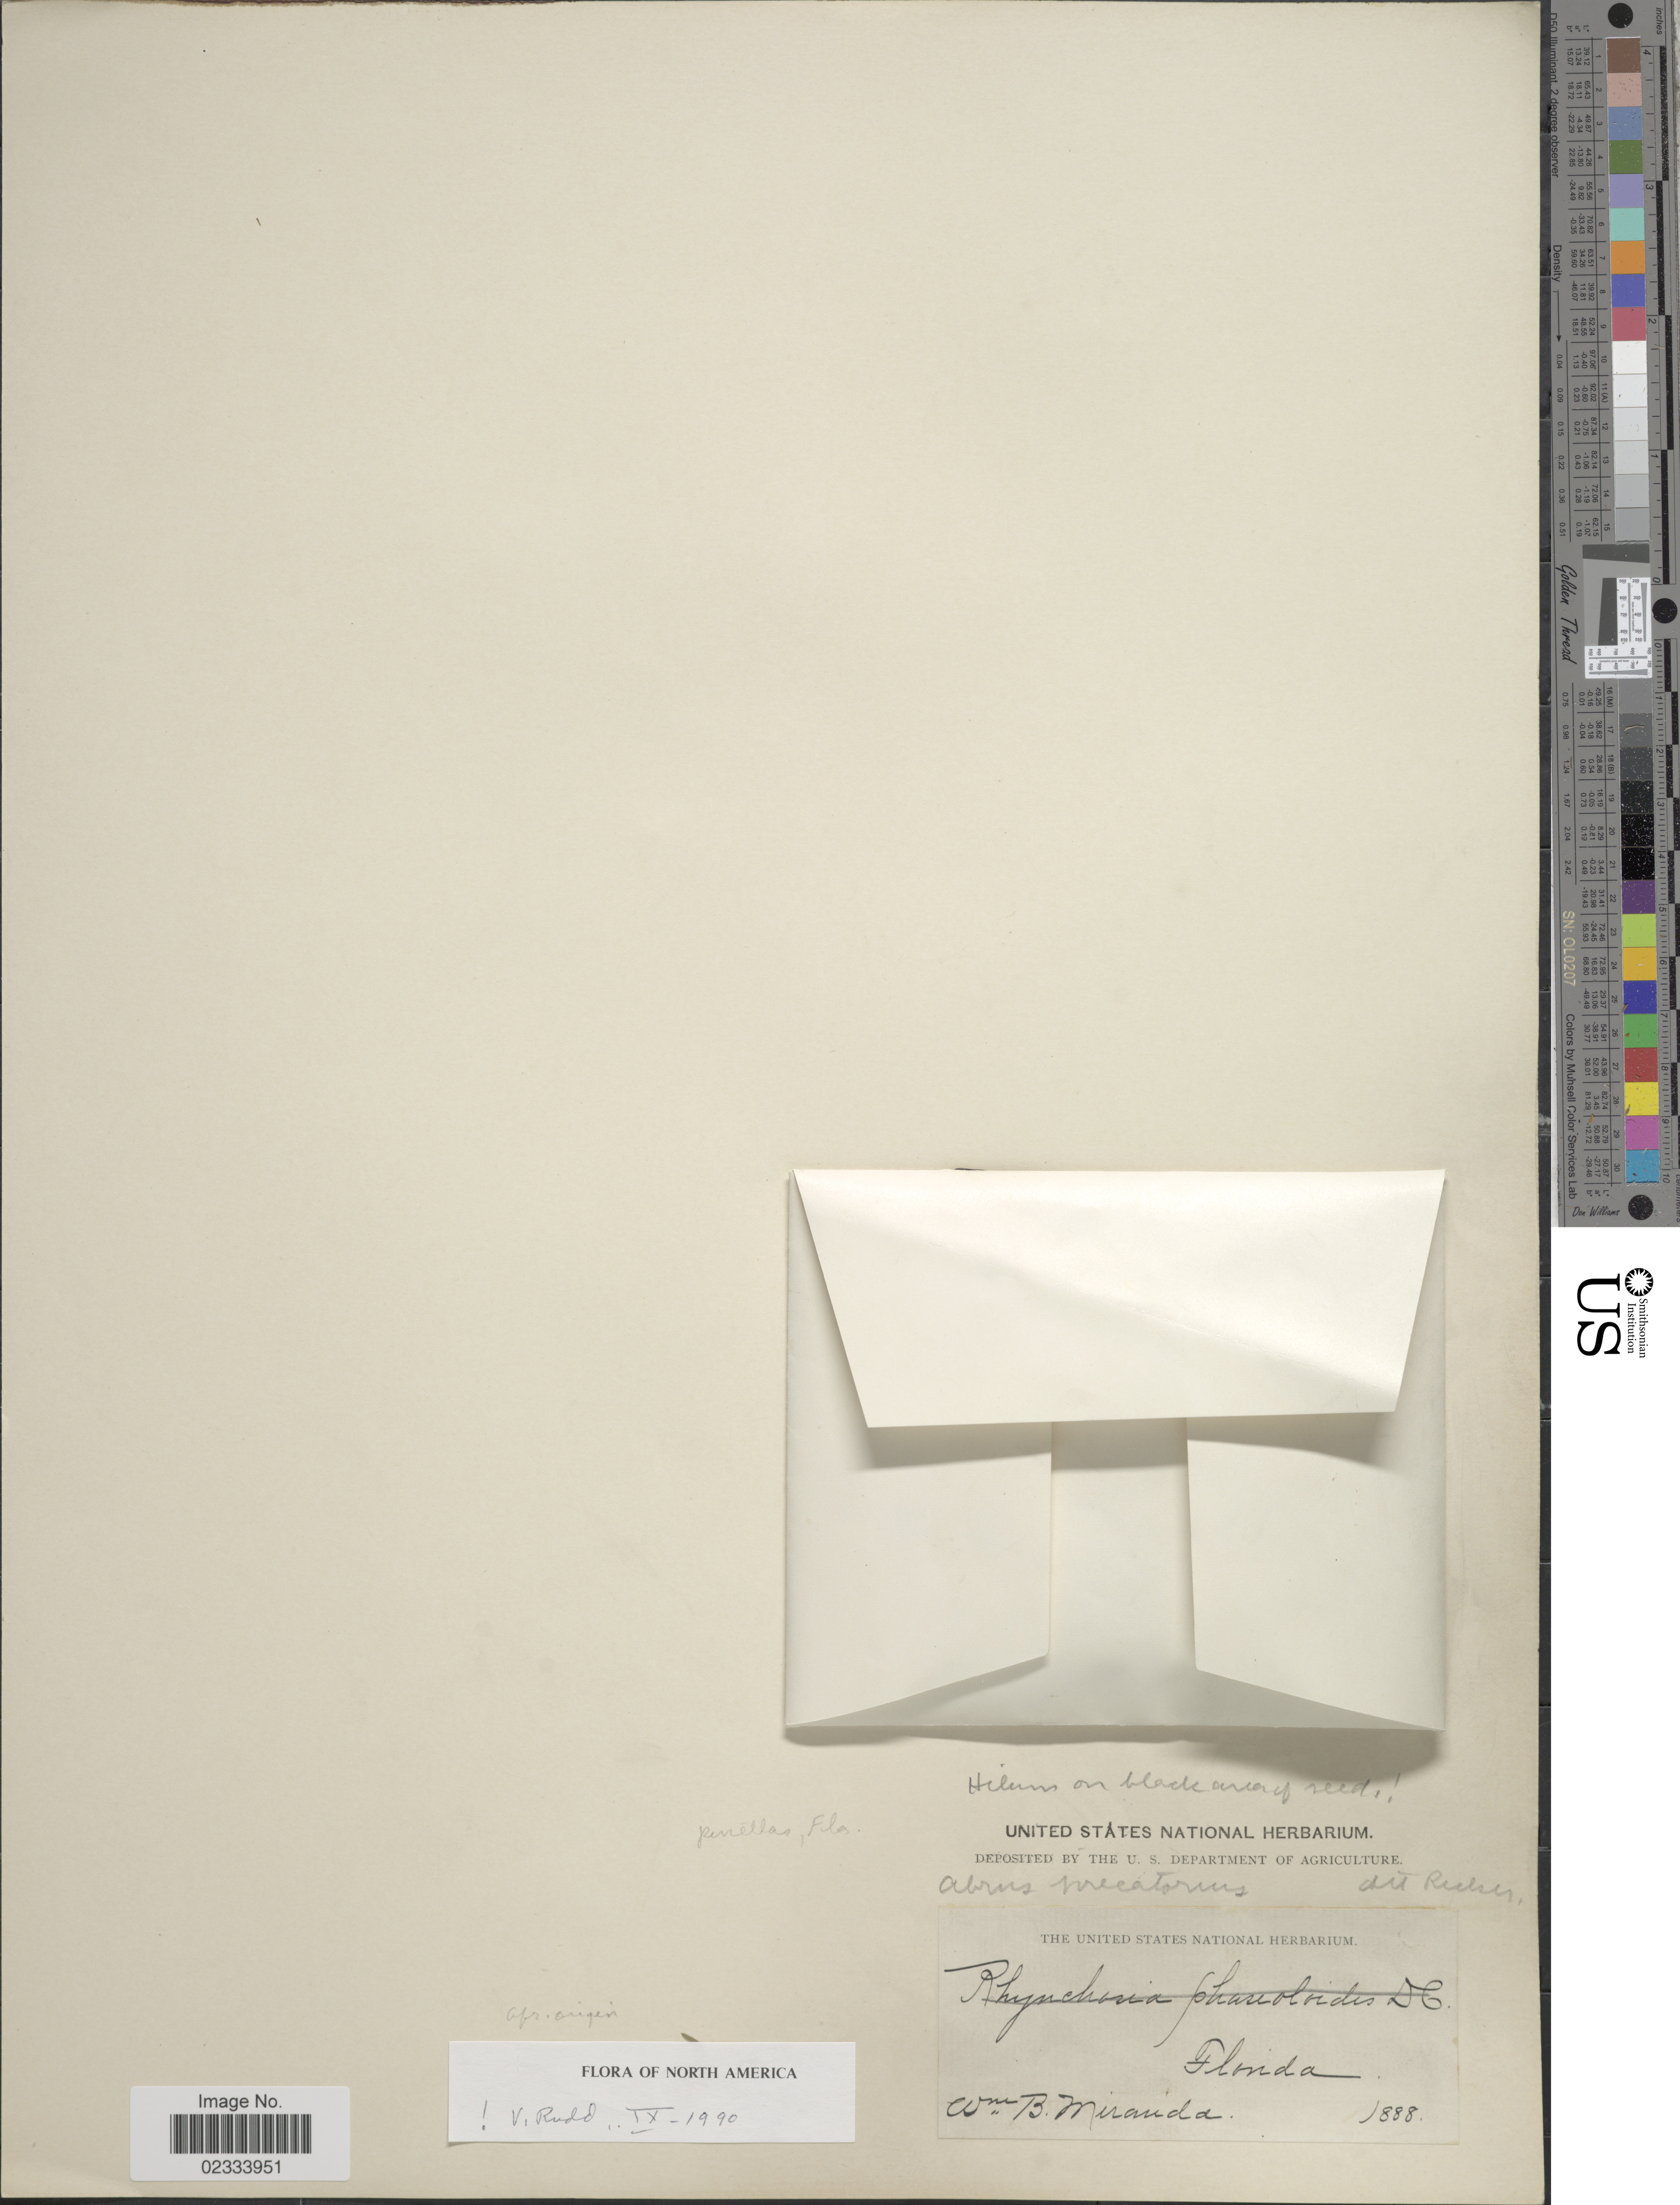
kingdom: Plantae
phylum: Tracheophyta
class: Magnoliopsida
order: Fabales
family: Fabaceae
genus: Abrus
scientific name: Abrus precatorius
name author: L.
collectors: W. Miranda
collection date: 1888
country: United States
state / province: Florida